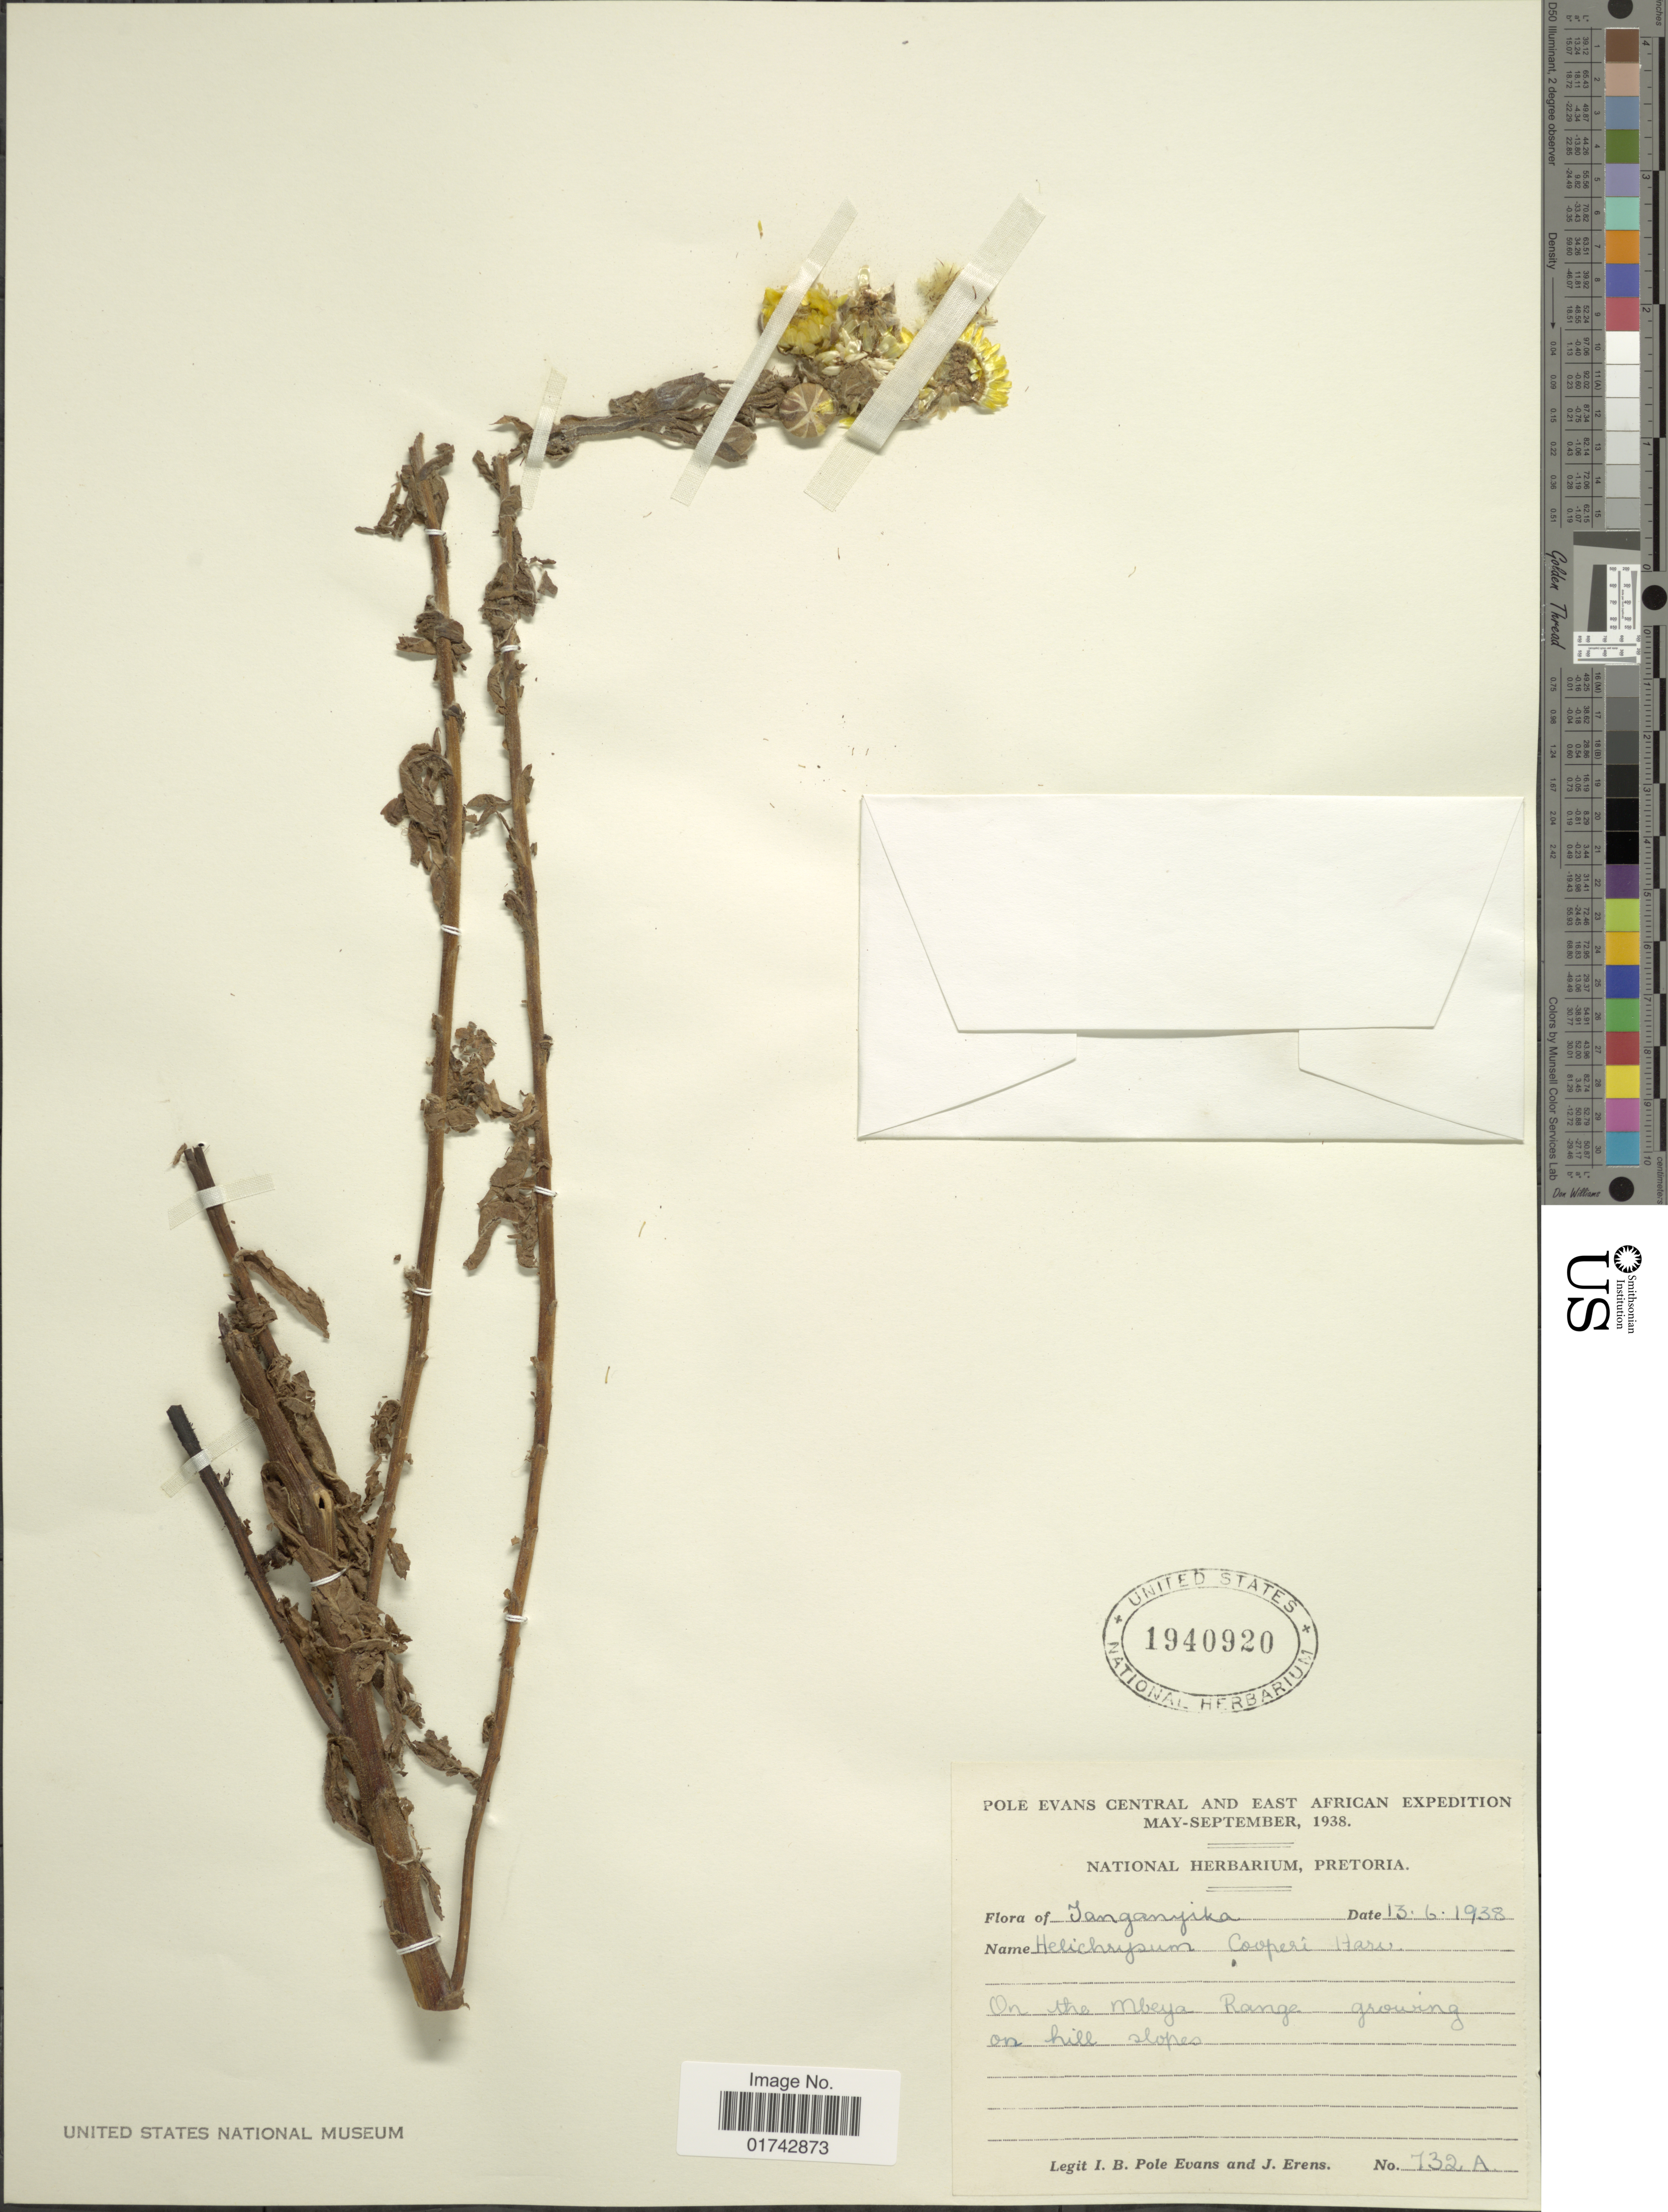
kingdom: Plantae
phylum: Tracheophyta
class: Magnoliopsida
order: Asterales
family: Asteraceae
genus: Helichrysum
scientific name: Helichrysum cooperi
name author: Harv.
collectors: I. B. Pole-Evans & J. Erens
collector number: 132 A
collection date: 1938-06-13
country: Tanzania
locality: Tanganyika. On the Mbeya Range. Central and East African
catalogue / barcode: US 1940920